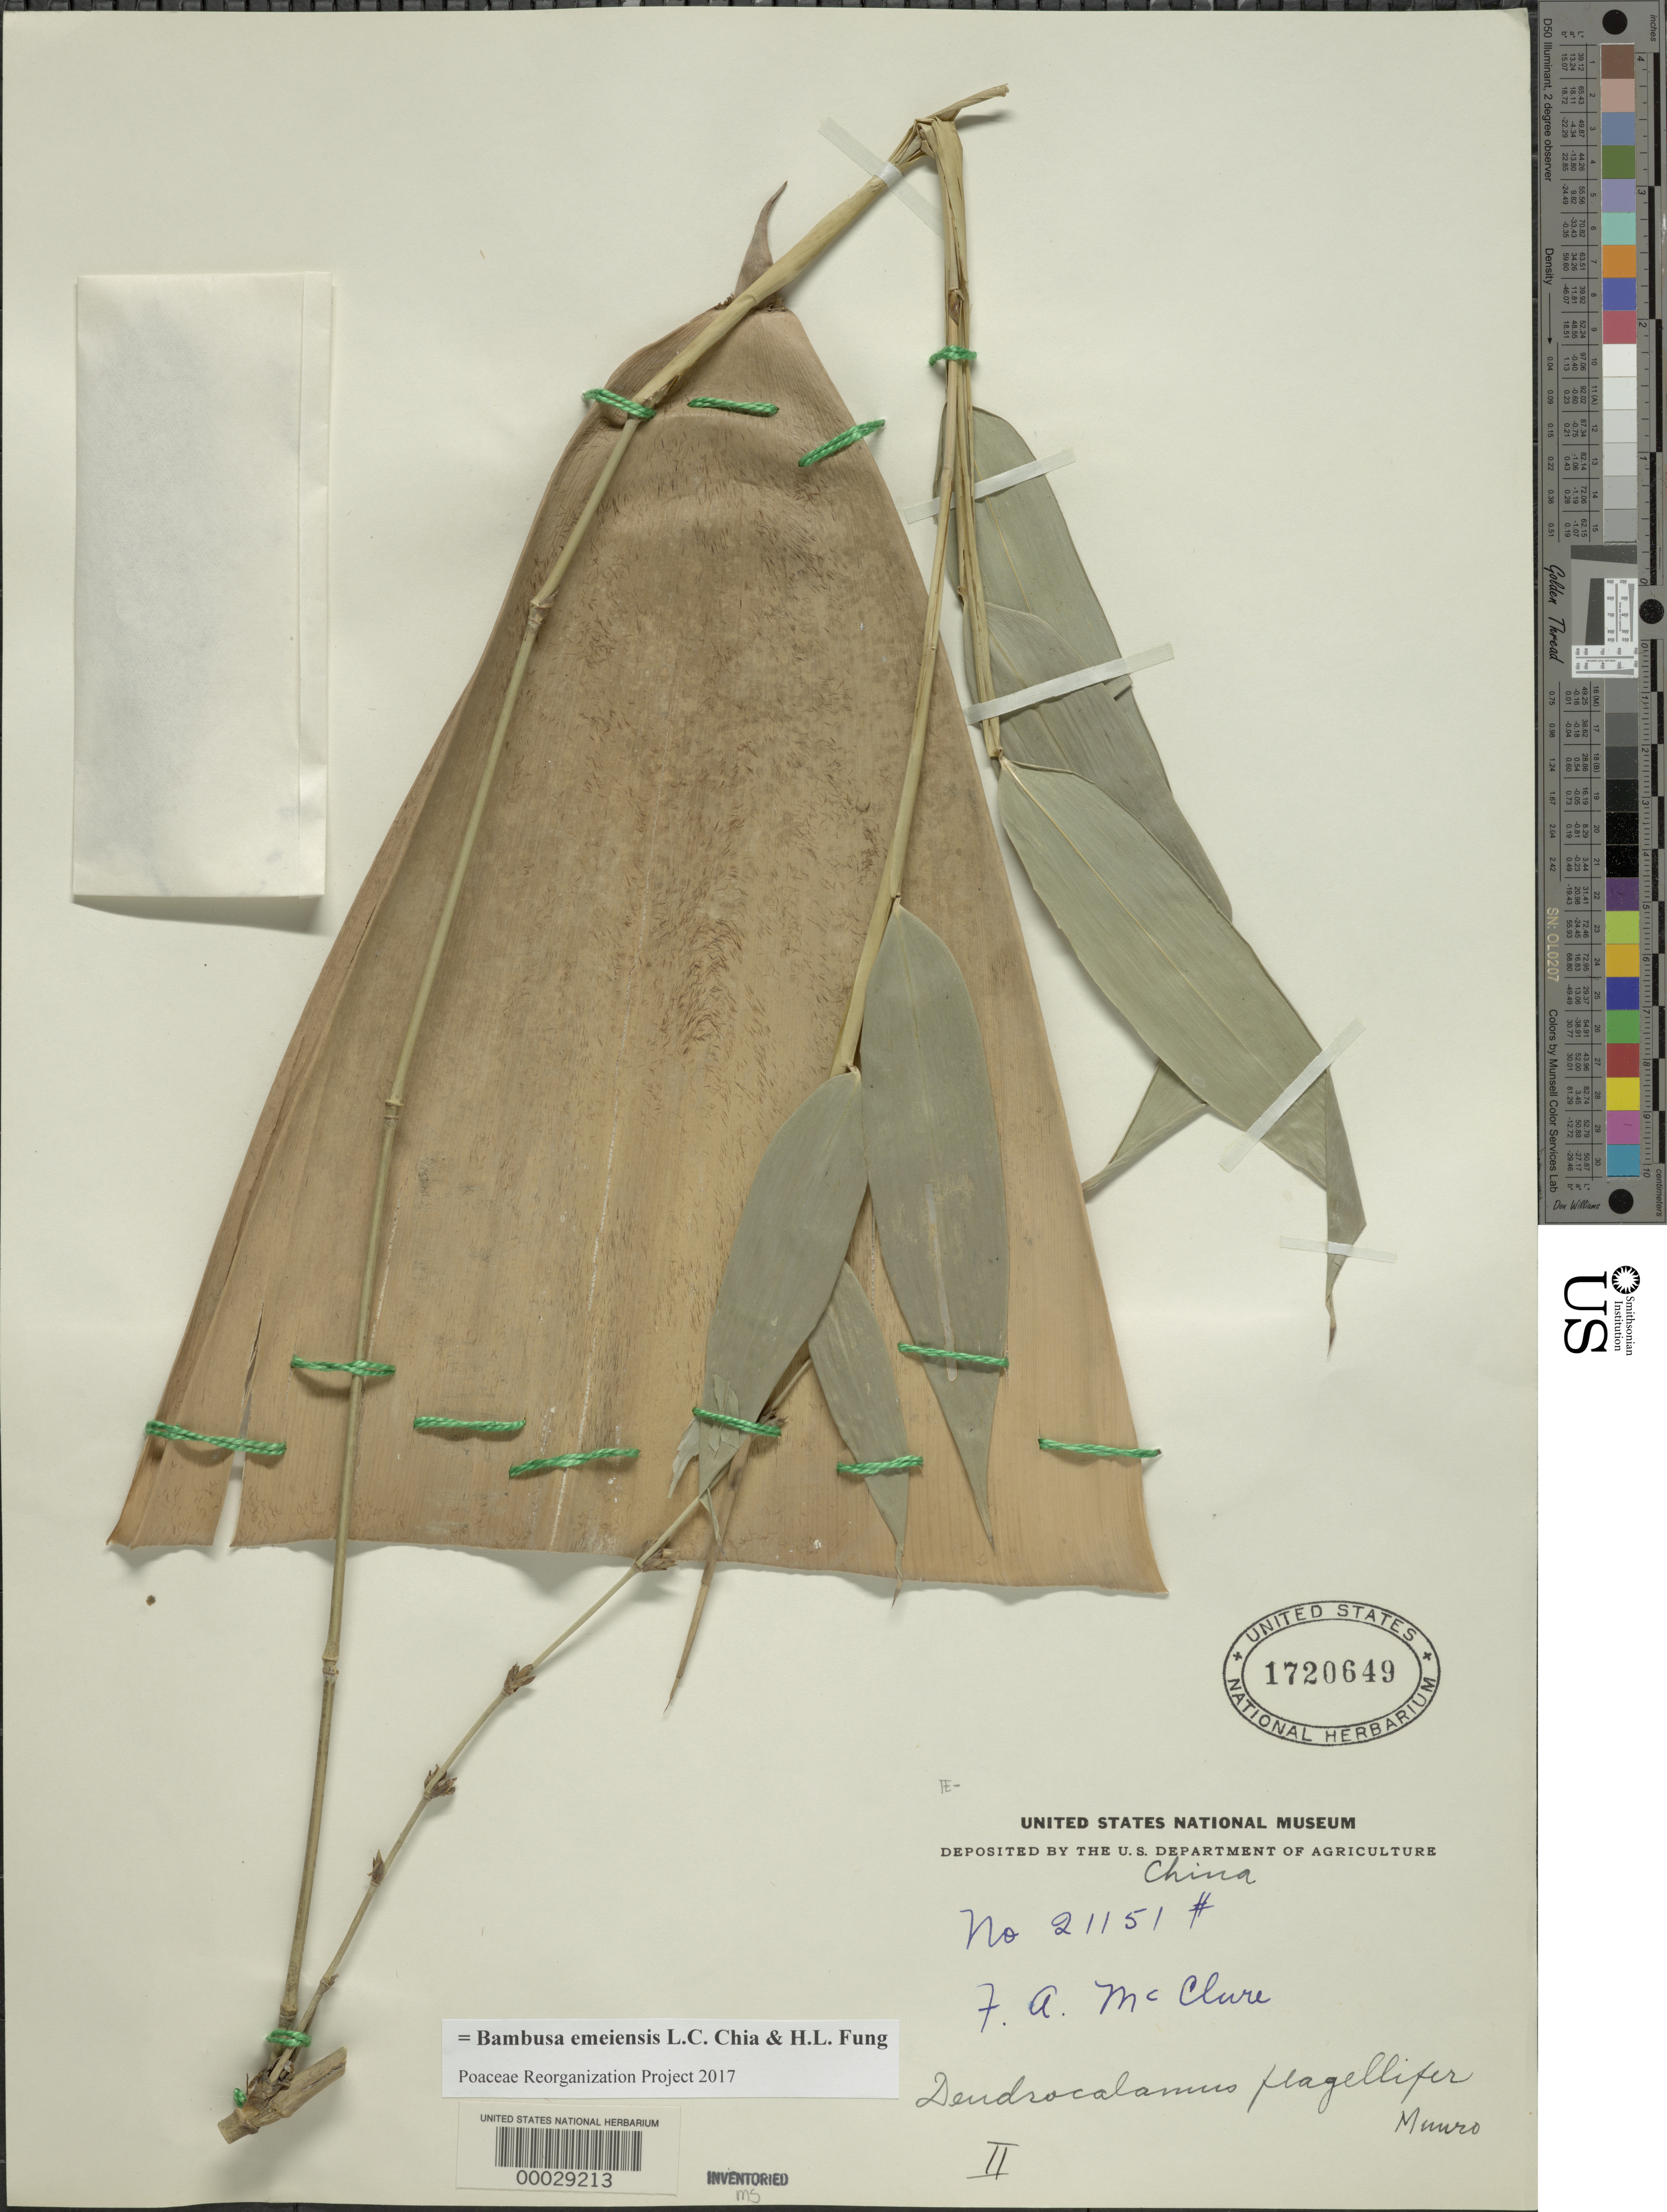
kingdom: Plantae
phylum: Tracheophyta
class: Liliopsida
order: Poales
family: Poaceae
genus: Bambusa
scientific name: Bambusa emeiensis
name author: Chia & H.L. Fung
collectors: F. A. McClure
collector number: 21151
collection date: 1925-04-28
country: China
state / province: Guangdong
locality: Oo Shek, on the Sui River, from Mr. Tsoi Hung Fan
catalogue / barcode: US 1720649